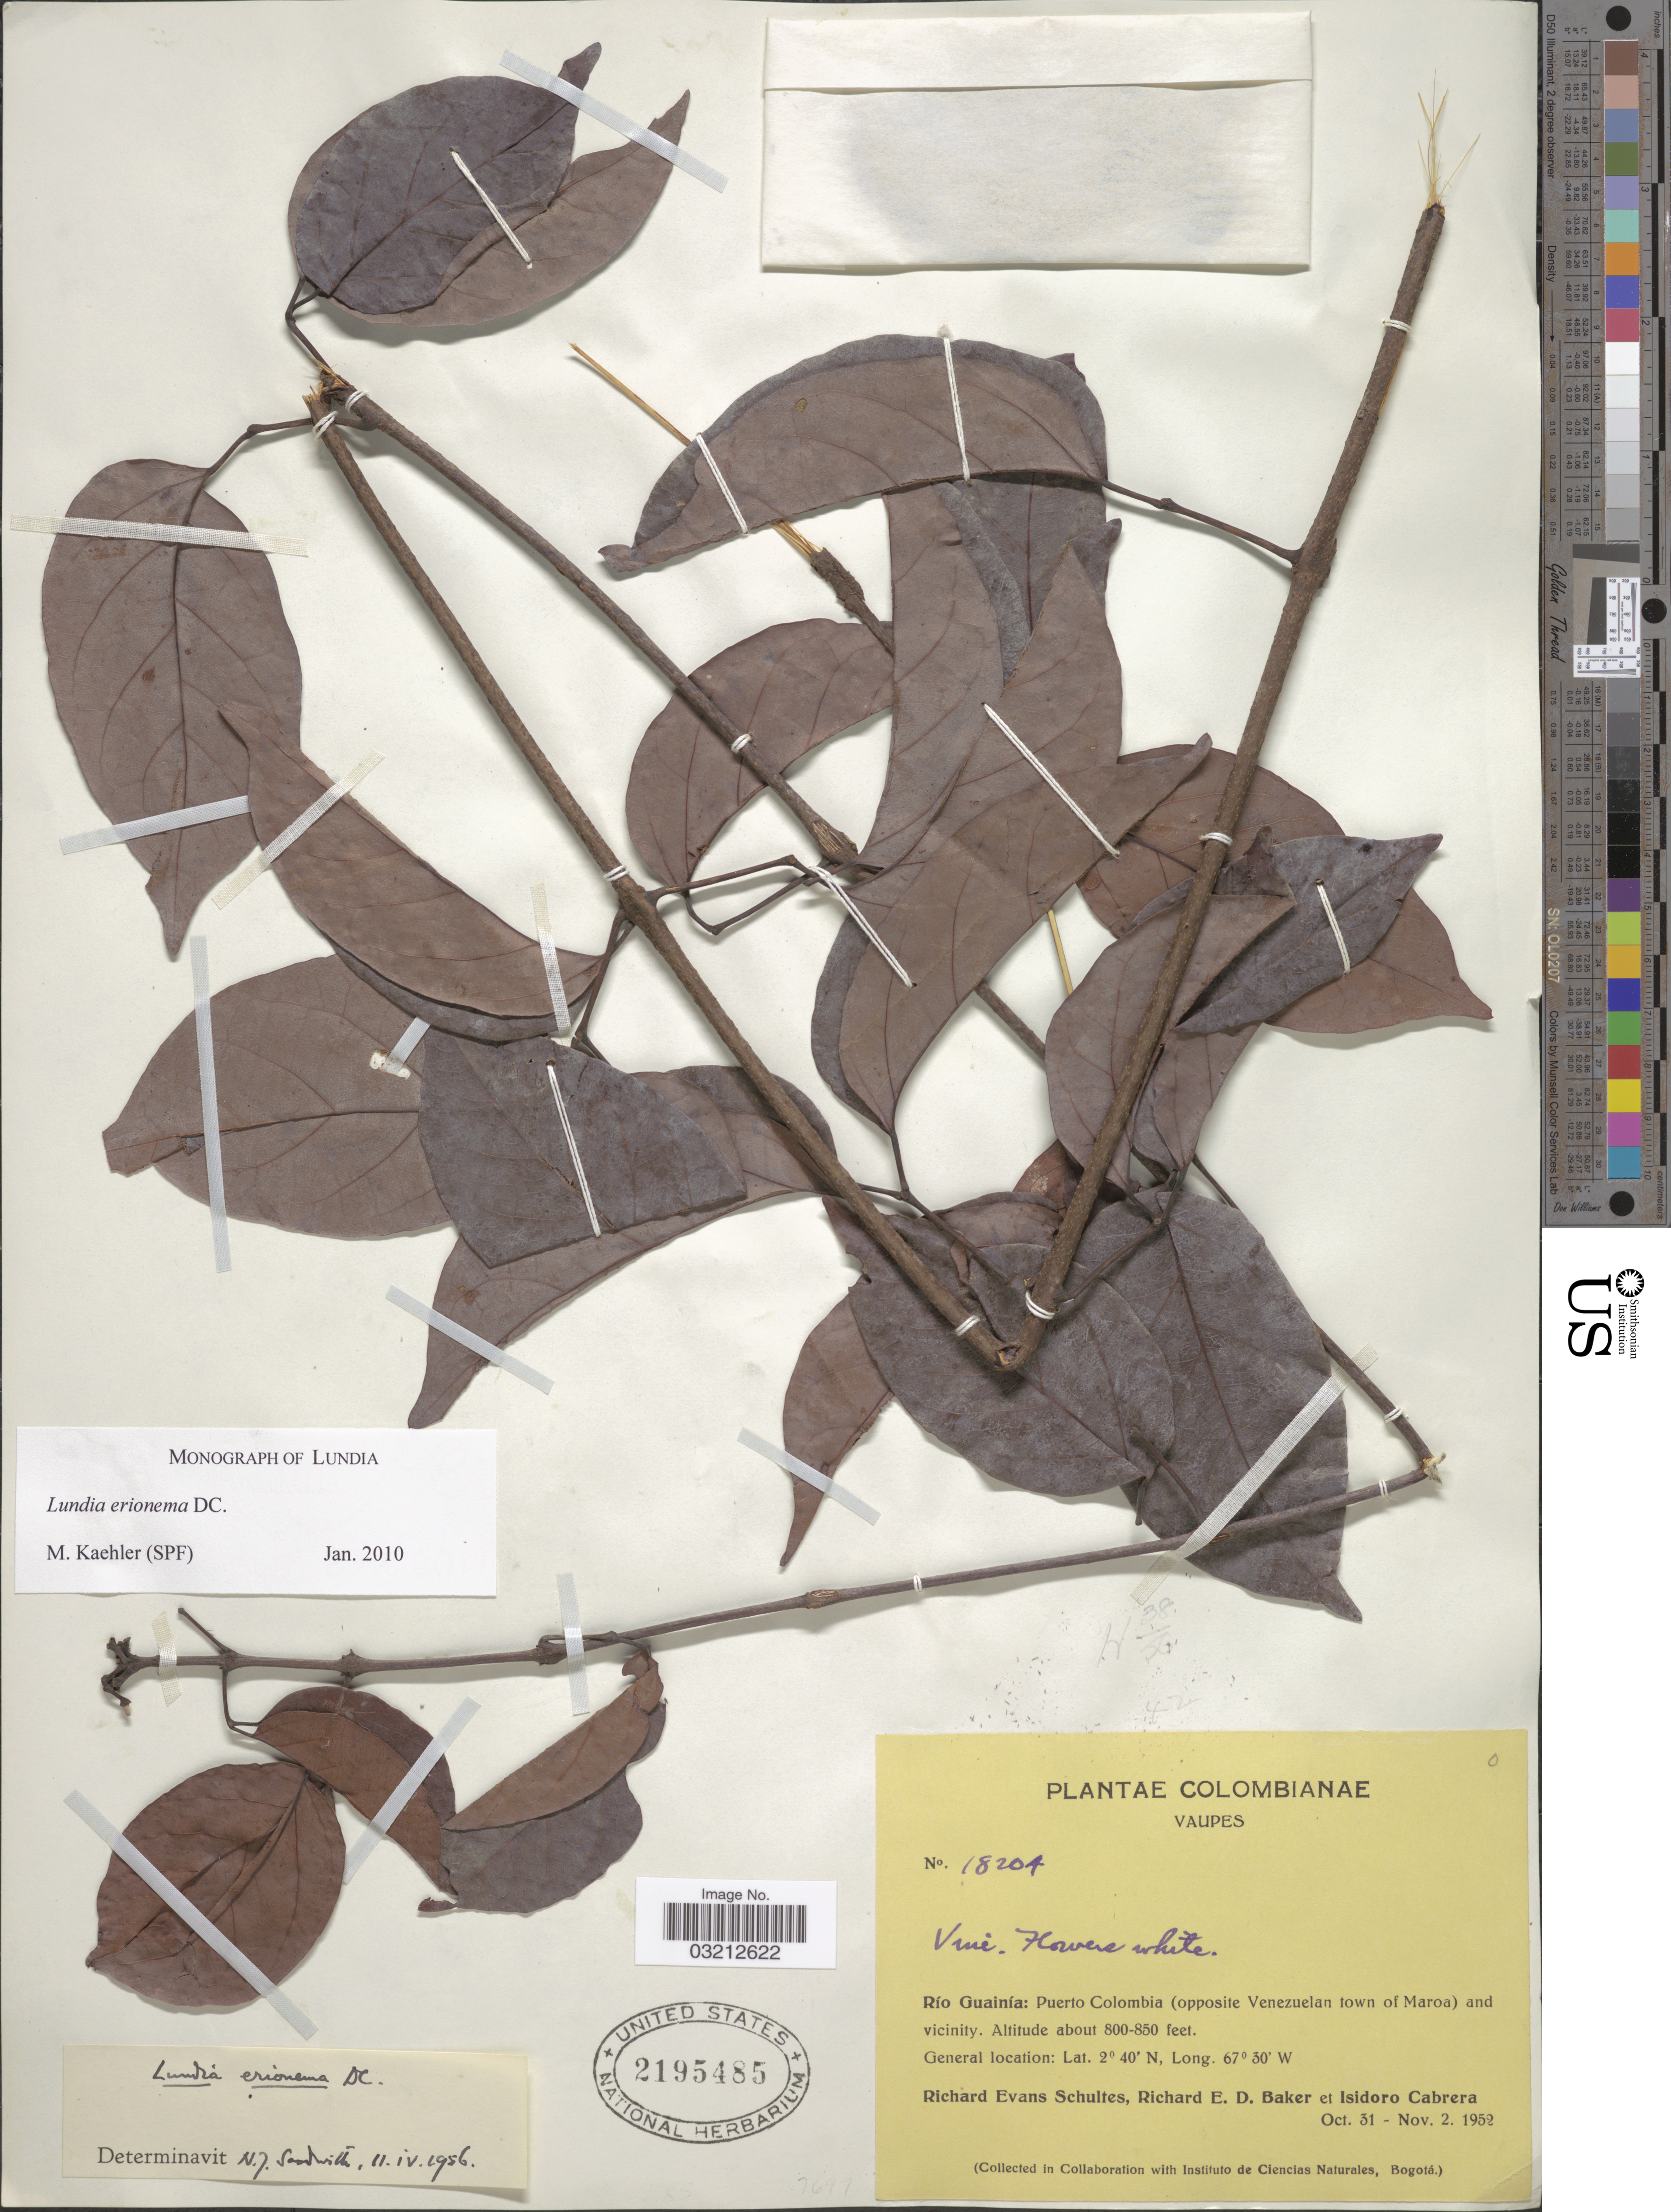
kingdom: Plantae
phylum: Tracheophyta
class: Magnoliopsida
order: Lamiales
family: Bignoniaceae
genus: Lundia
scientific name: Lundia erionema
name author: DC.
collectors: R. E. Schultes, R. E. D. Baker & I. Cabrera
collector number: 18204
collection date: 1952-10-31/1952-11-02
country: Colombia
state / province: Vaupés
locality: Río Guainía: Puerto Colombia (opposite Venezuelan town Maroa) and vicinity.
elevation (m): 244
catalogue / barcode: US 2195485